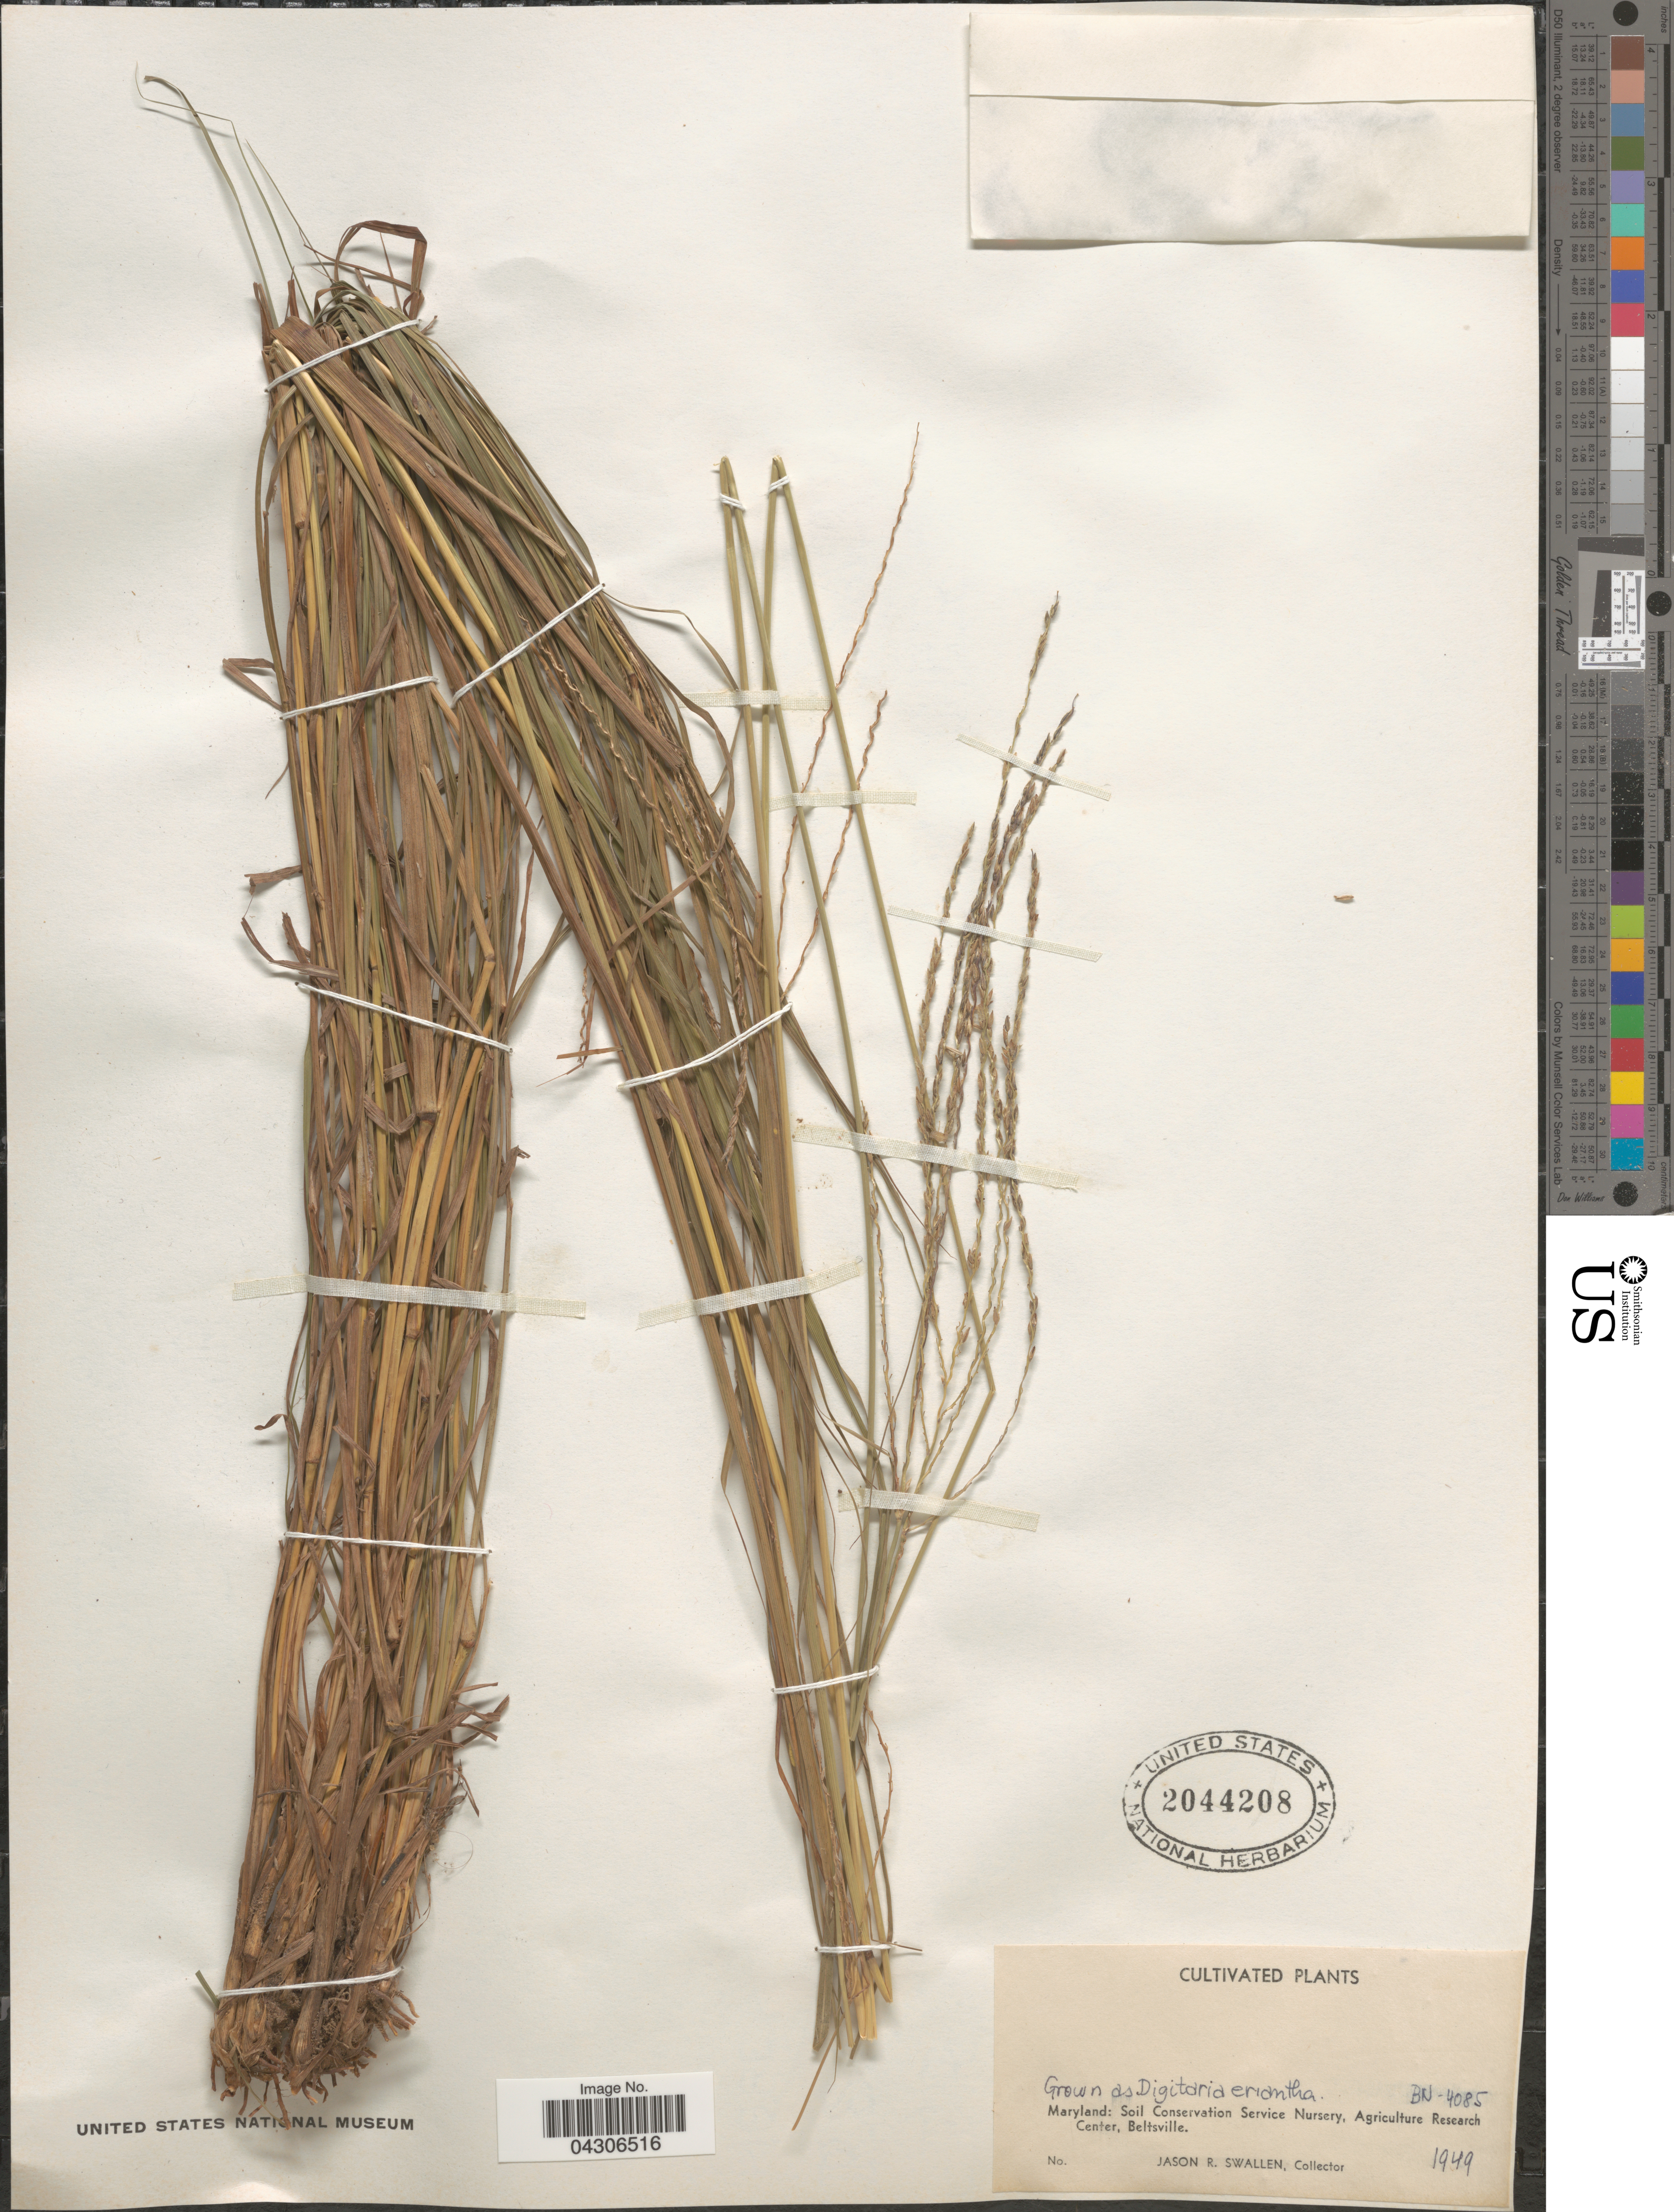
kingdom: Plantae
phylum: Tracheophyta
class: Liliopsida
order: Poales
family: Poaceae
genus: Digitaria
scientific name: Digitaria sp.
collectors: J. R. Swallen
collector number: BN-4085?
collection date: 1949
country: United States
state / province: Maryland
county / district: Prince George's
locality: Soil Conservation Service Nursery, Agriculture Research Center, Beltsville.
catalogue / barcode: US 2044208